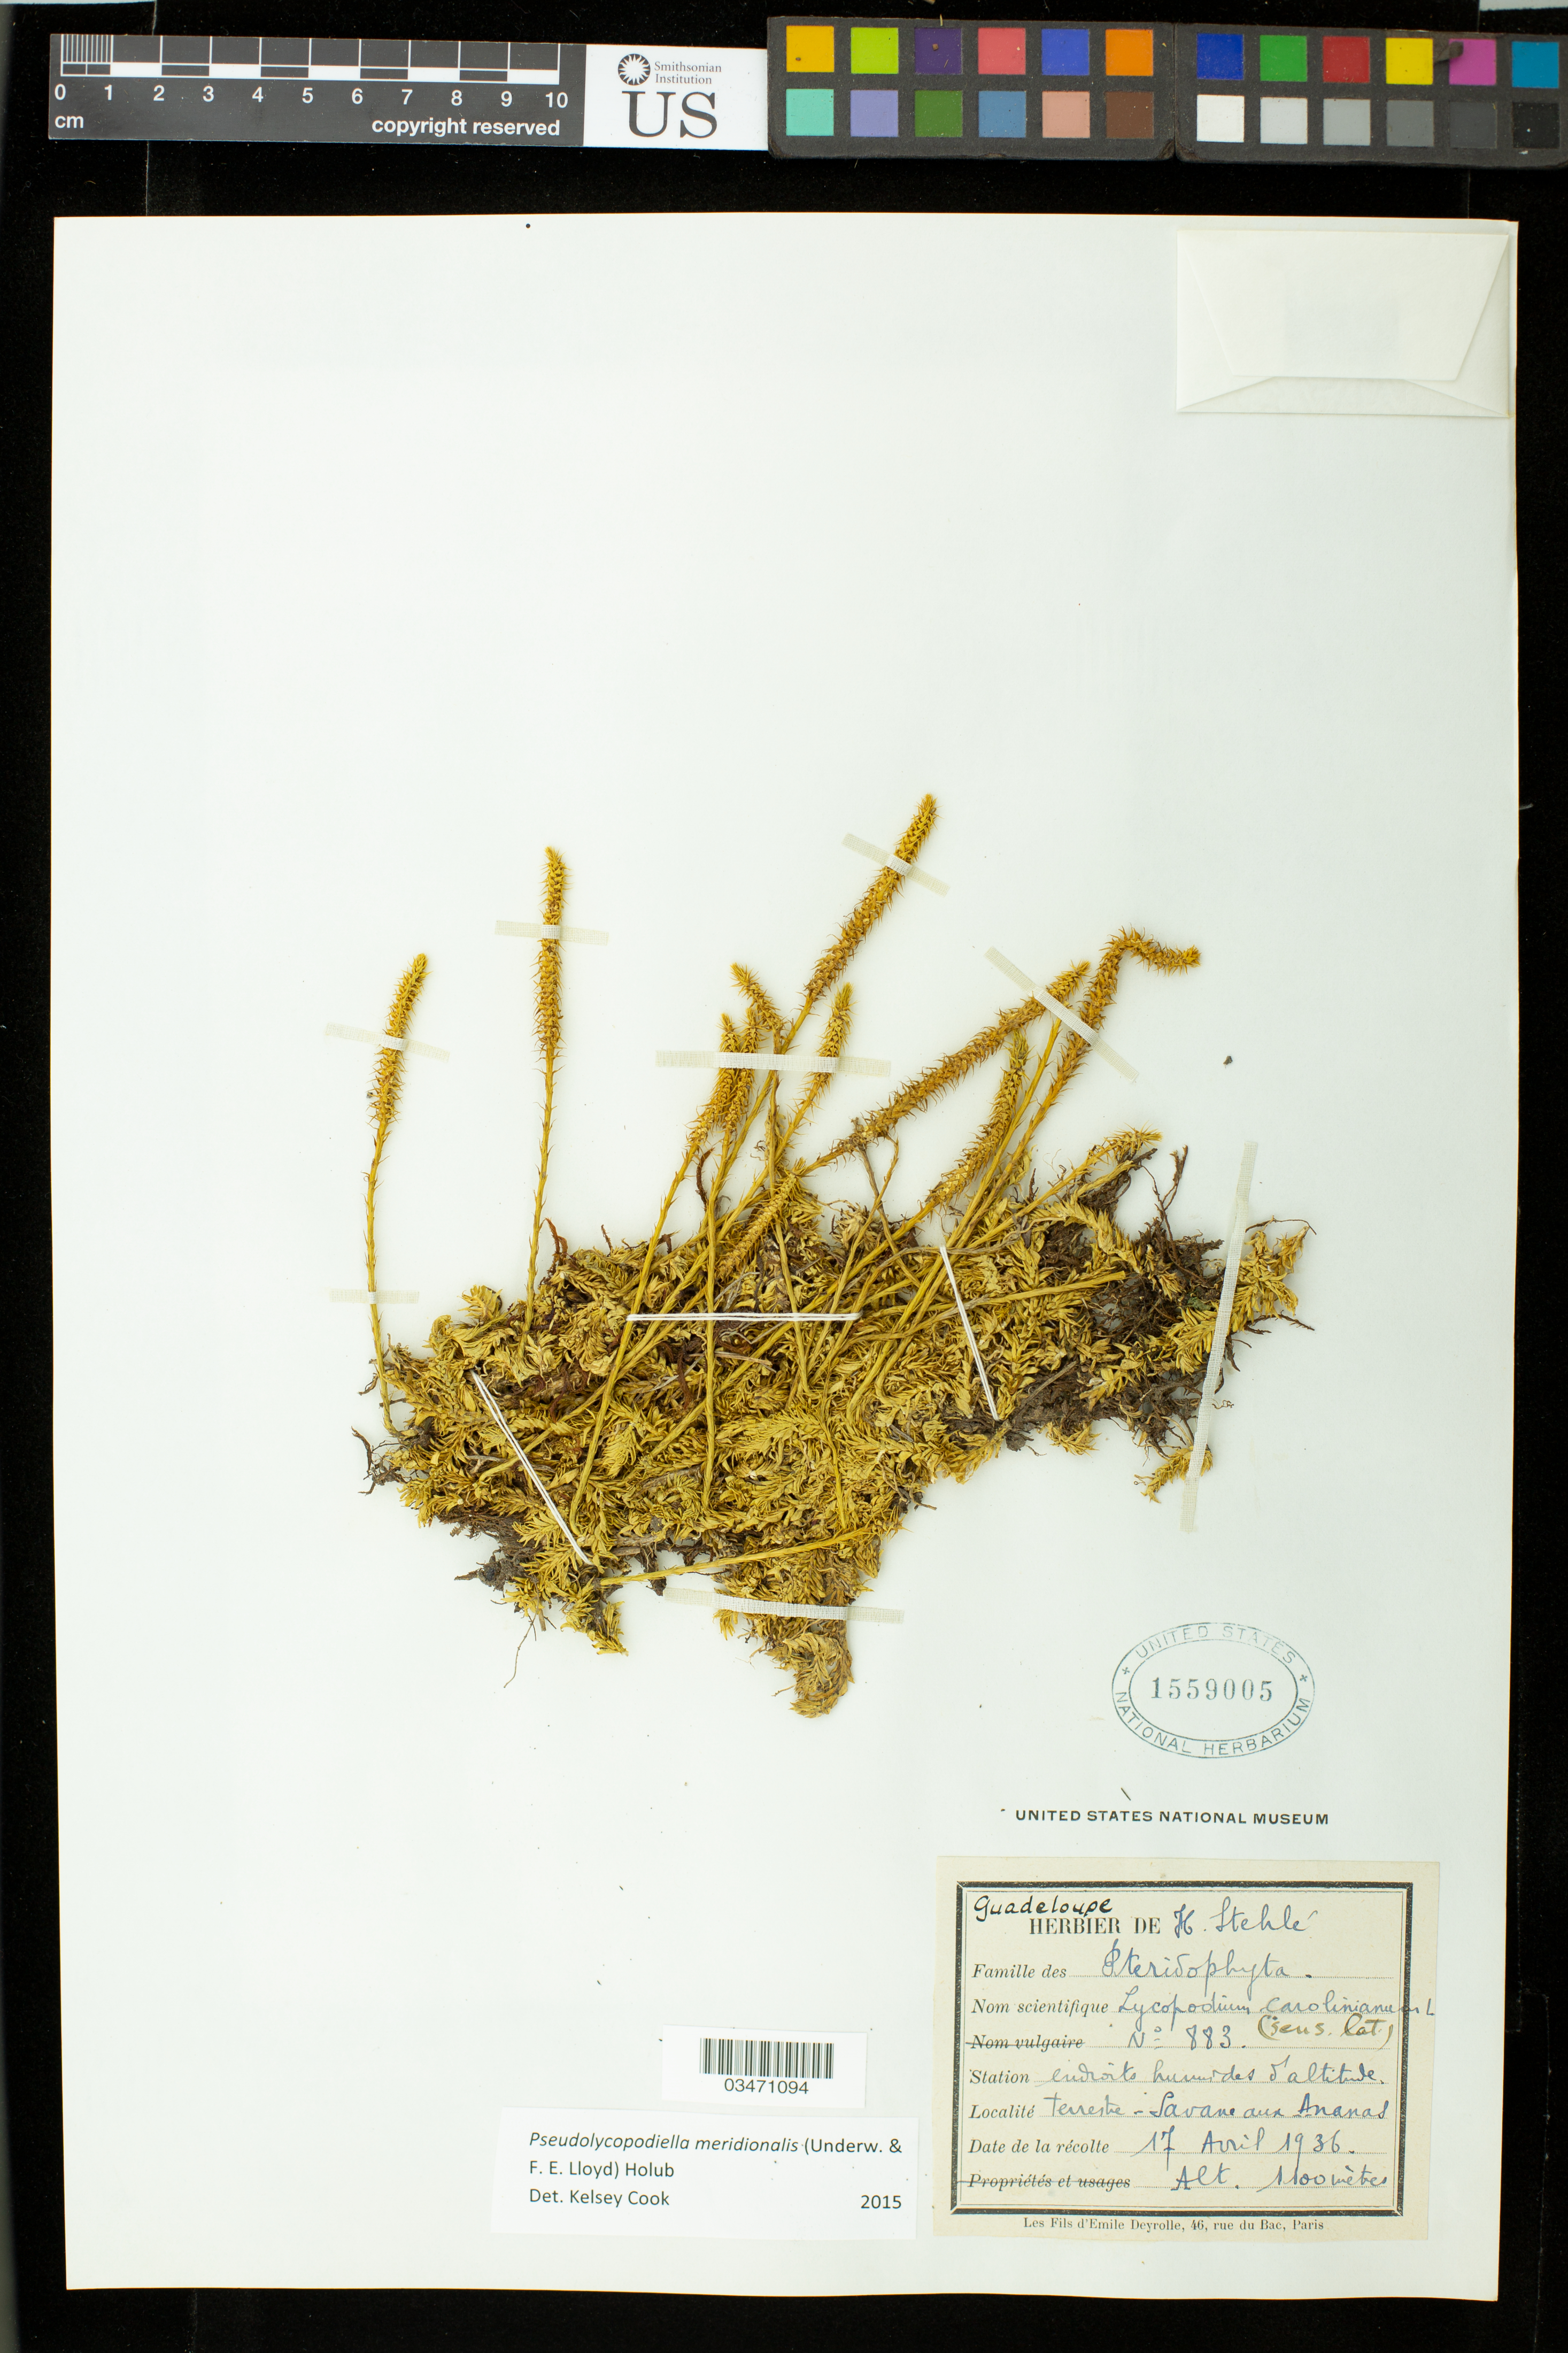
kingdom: Plantae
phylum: Tracheophyta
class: Lycopodiopsida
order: Lycopodiales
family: Lycopodiaceae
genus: Pseudolycopodiella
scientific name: Pseudolycopodiella meridionalis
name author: (Underw. & F.E. Lloyd) Holub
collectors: H. Stehlé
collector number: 883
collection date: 1936-04-17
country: Guadeloupe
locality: Terreste-Savane aux Ananas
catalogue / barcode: US 1559005